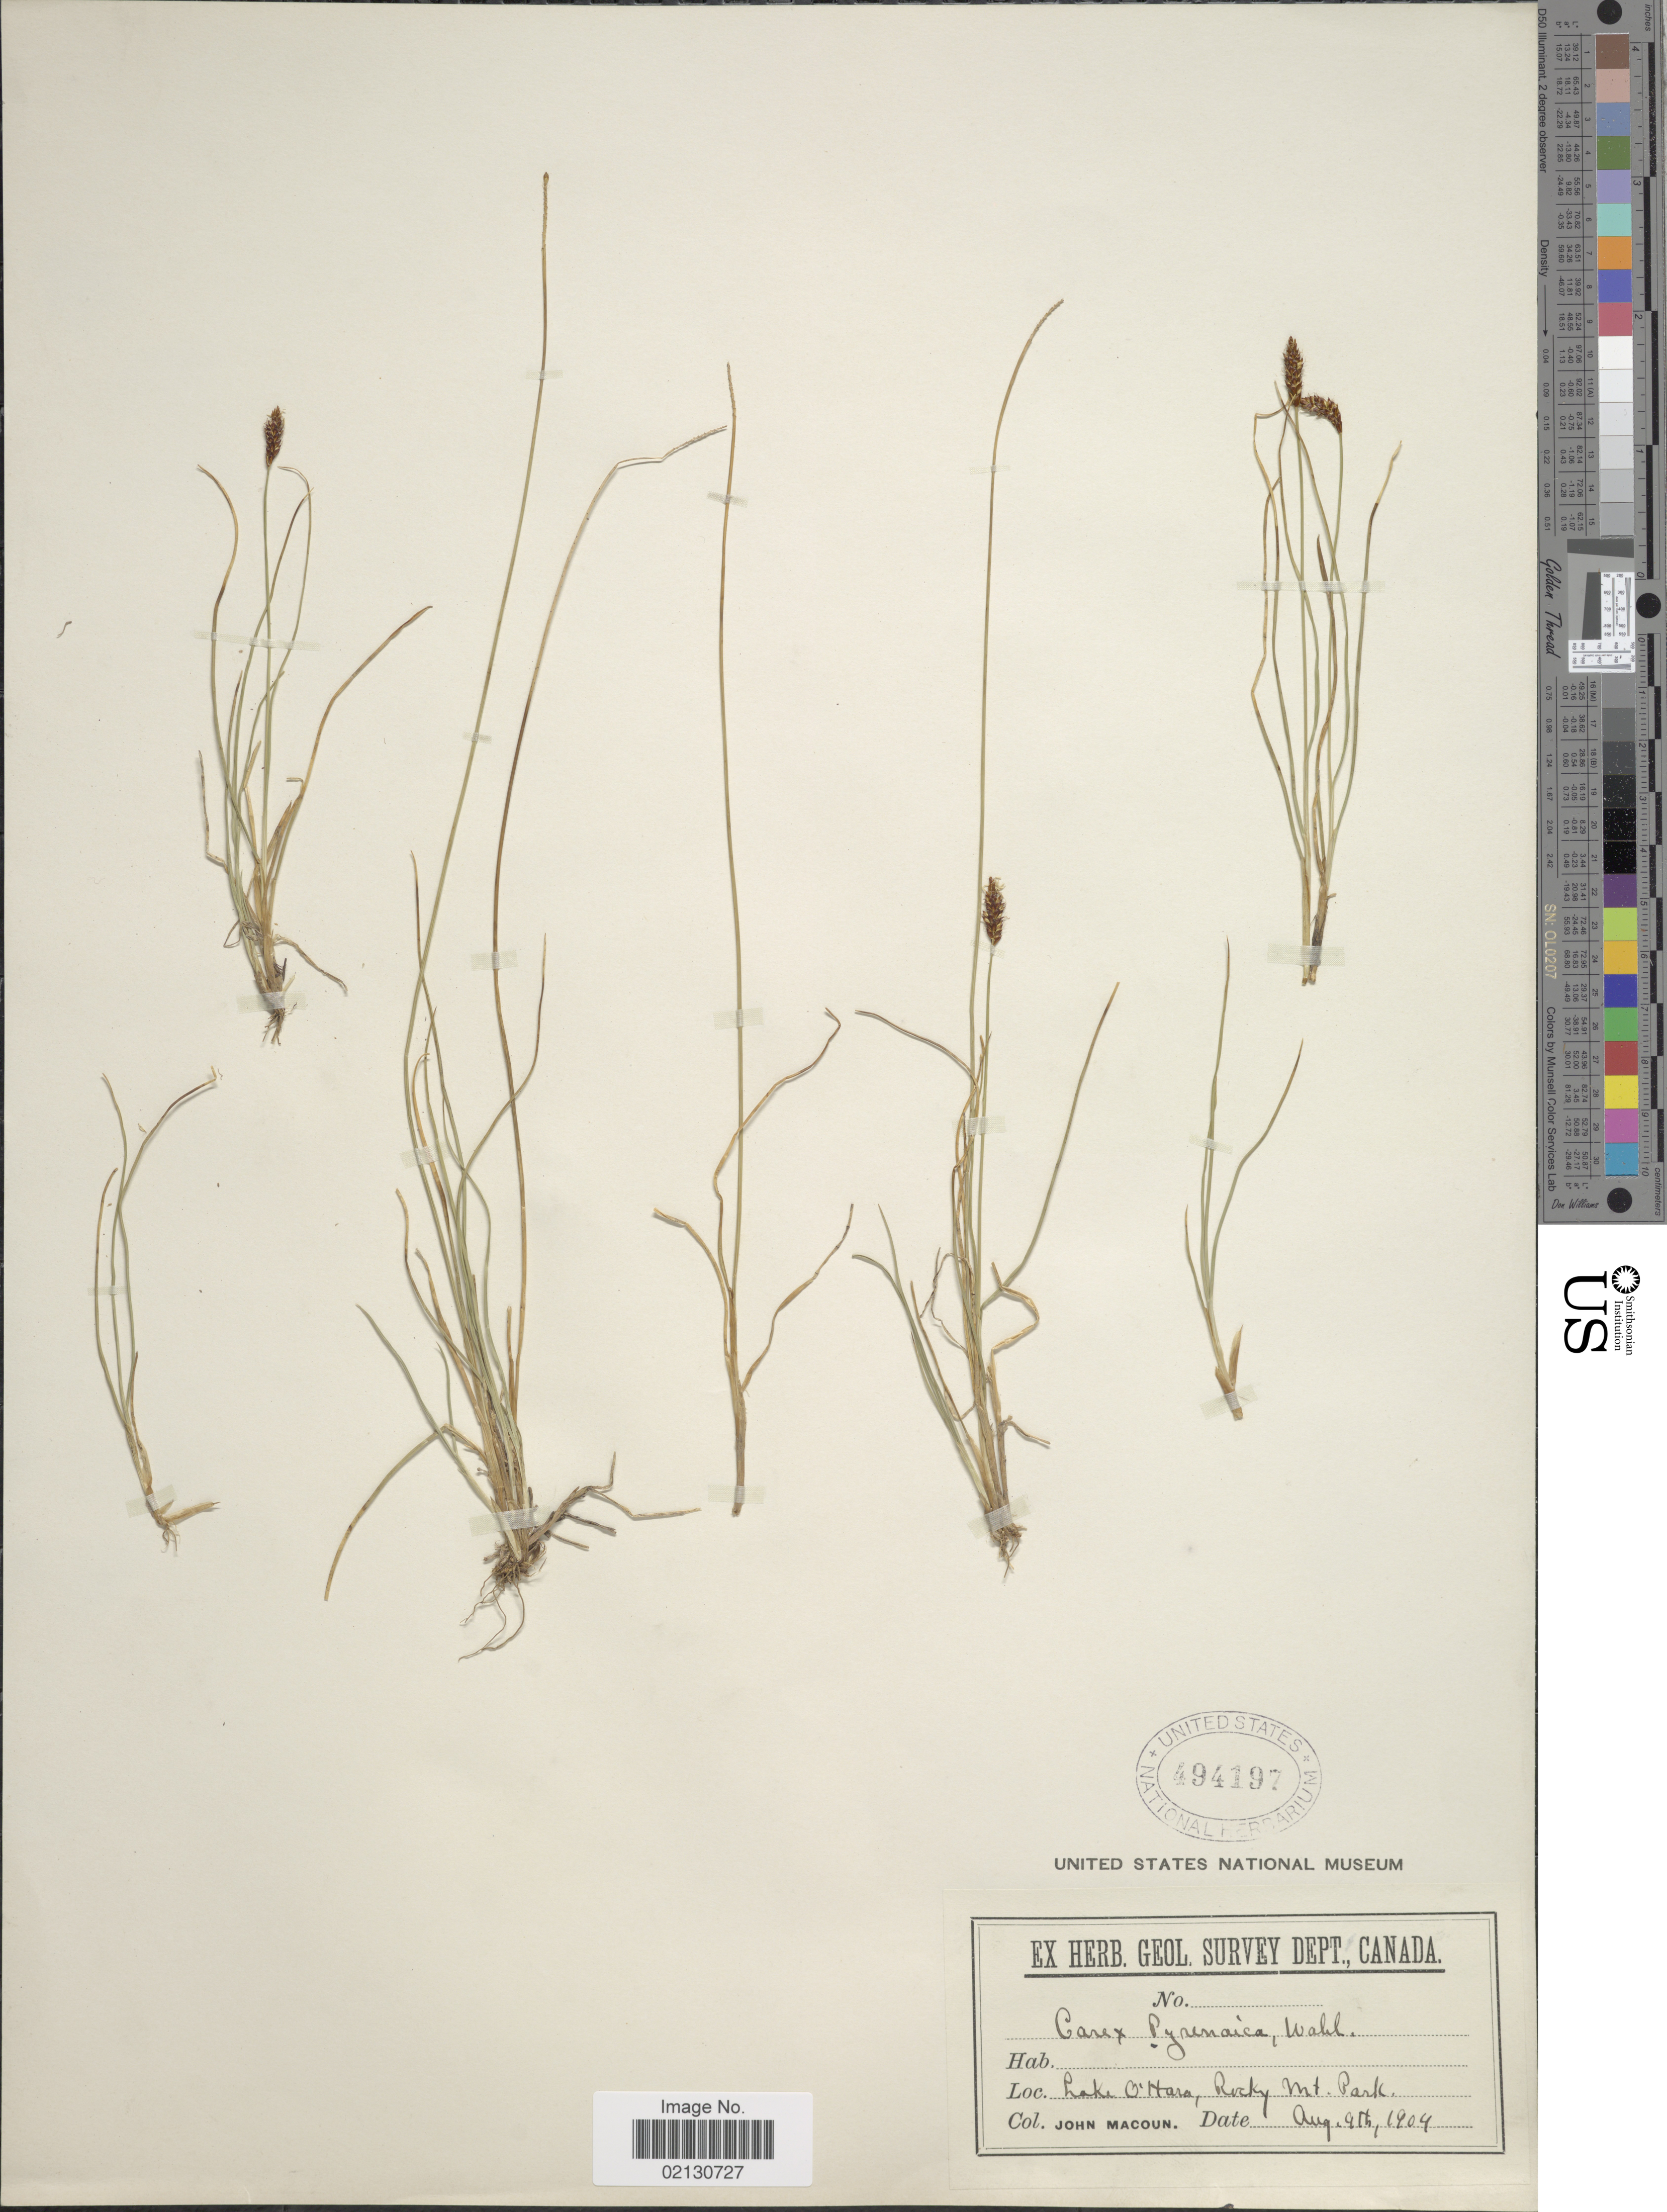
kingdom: Plantae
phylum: Tracheophyta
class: Liliopsida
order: Poales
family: Cyperaceae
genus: Carex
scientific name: Carex micropoda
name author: C.A. Mey.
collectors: J. Macoun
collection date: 1904-08-09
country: Canada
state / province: British Columbia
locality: Lake O'Hara, Rocky Mt. Park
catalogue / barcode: US 494197